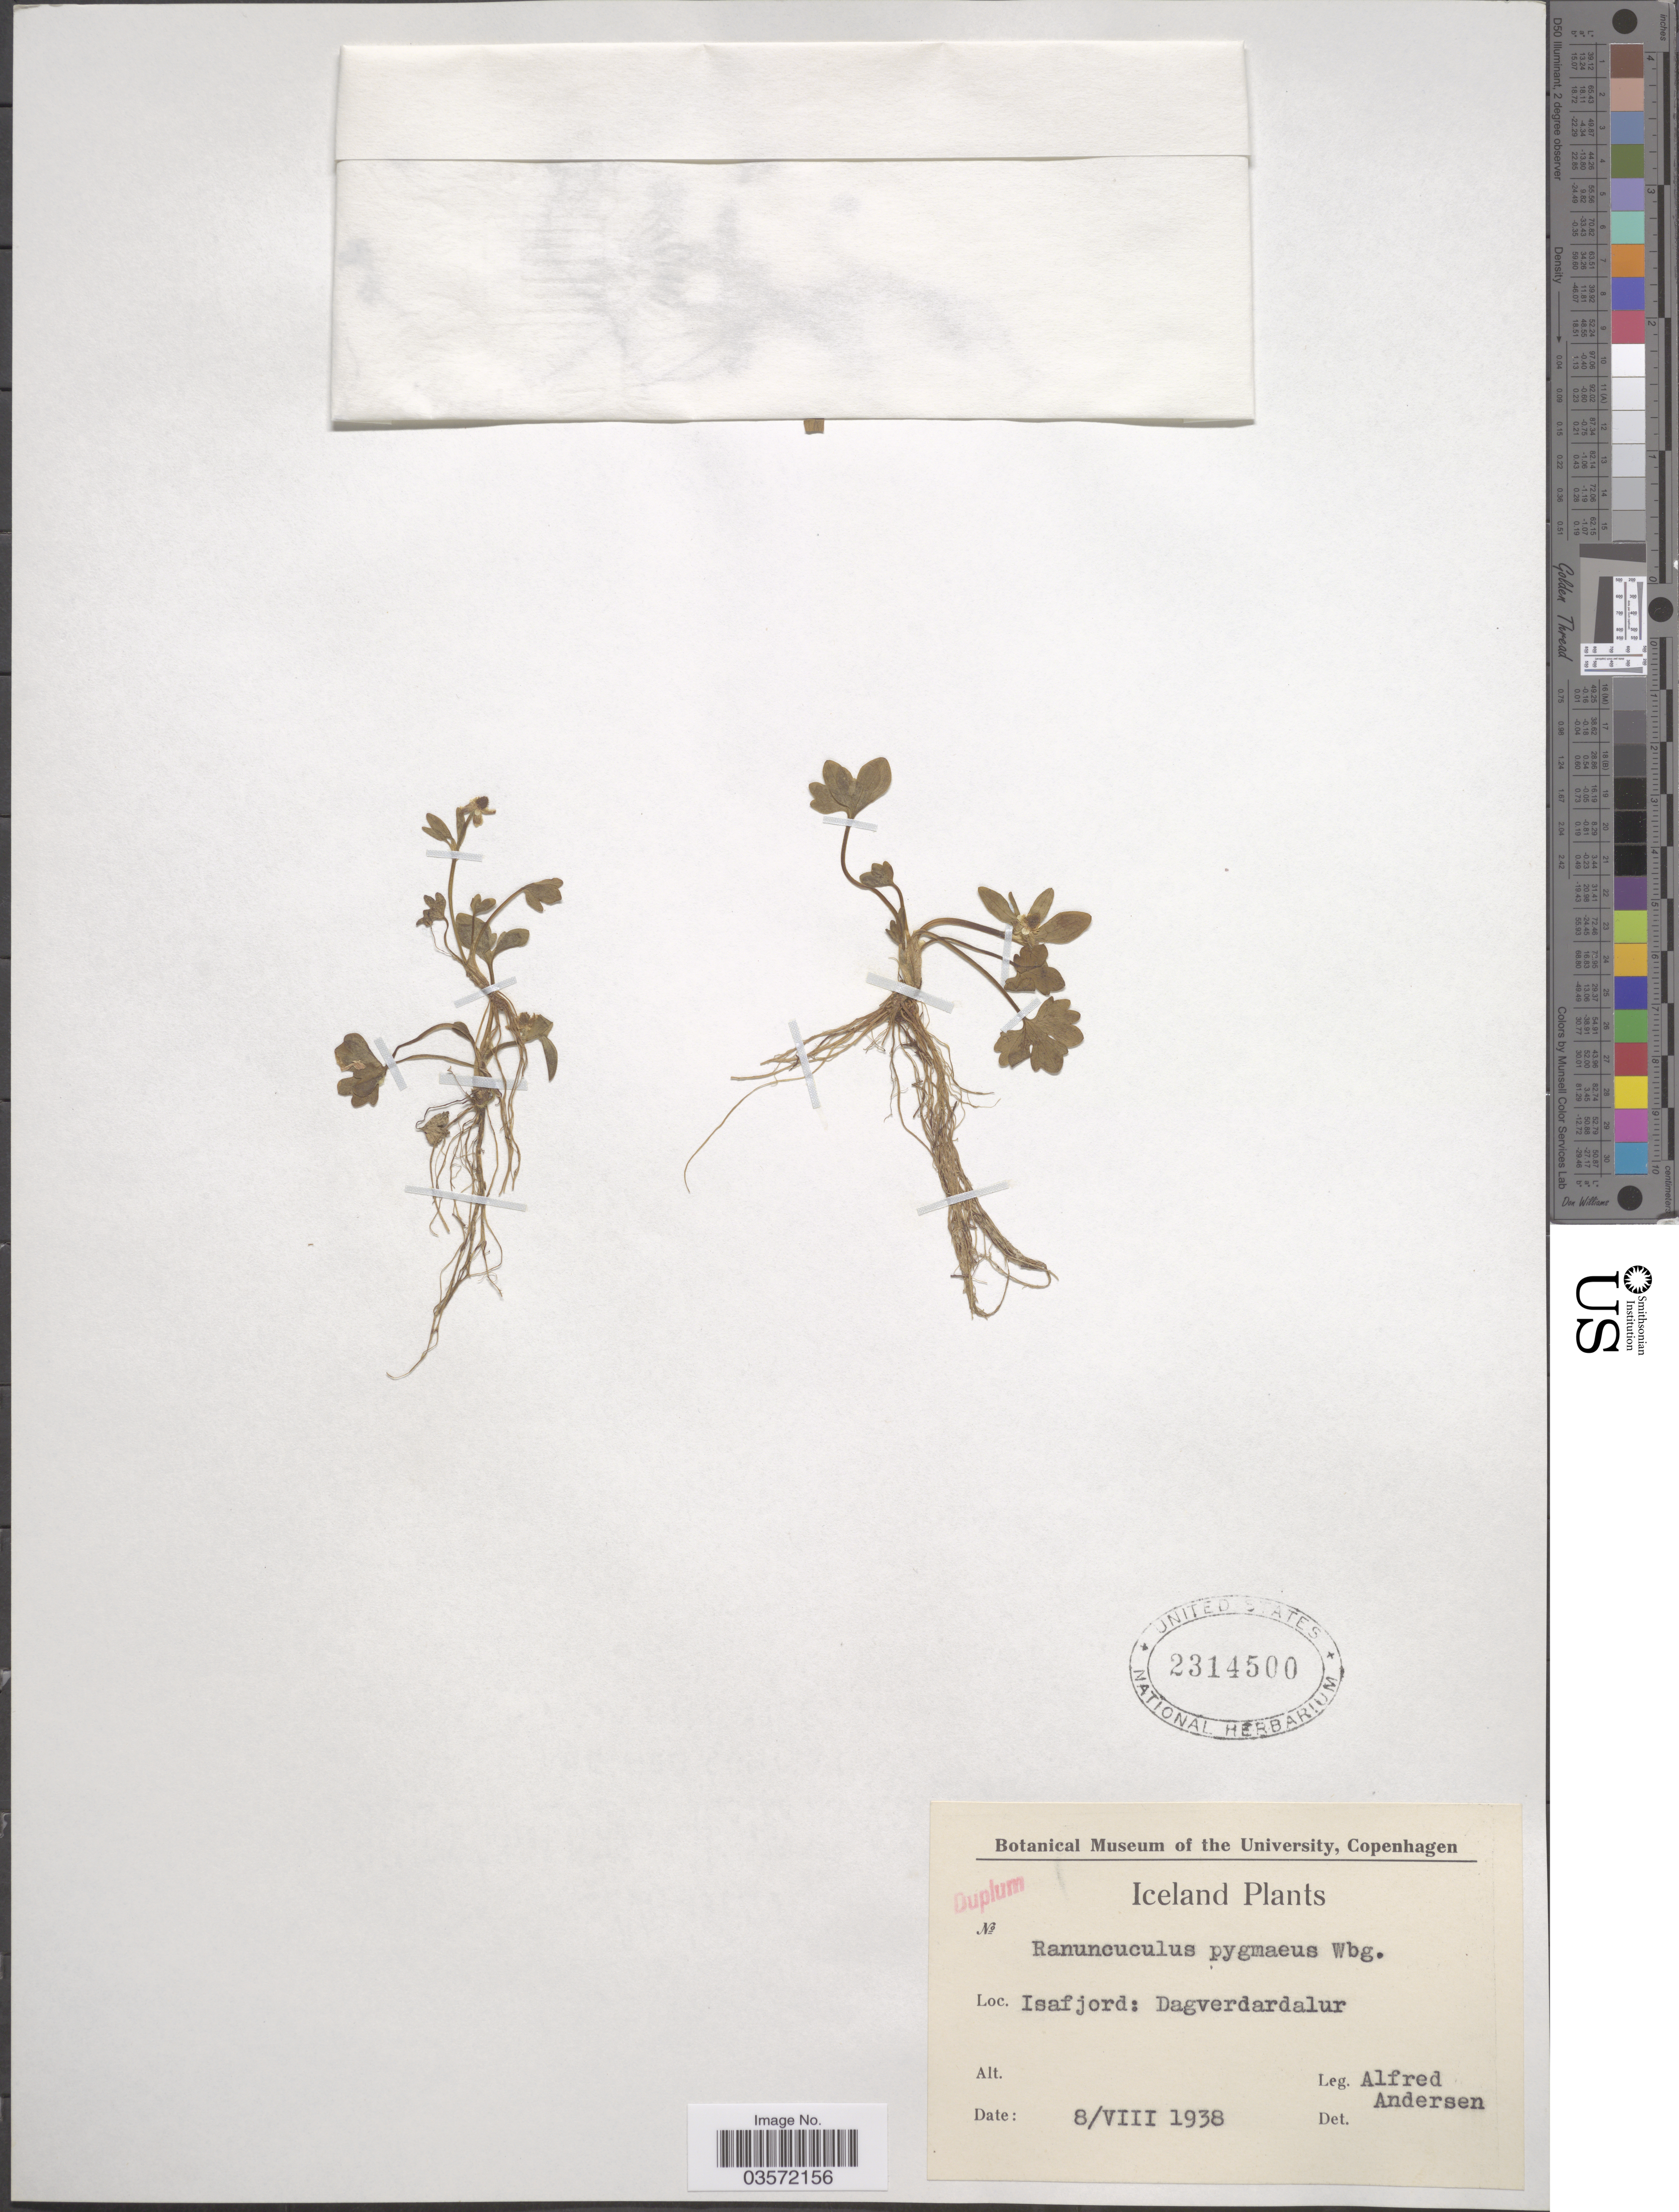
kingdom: Plantae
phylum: Tracheophyta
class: Magnoliopsida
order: Ranunculales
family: Ranunculaceae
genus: Ranunculus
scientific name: Ranunculus pygmaeus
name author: Wahlenb.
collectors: A. Andersen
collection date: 1938-08-08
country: Iceland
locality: Isafjord: Dagverdardalur.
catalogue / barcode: US 2314500